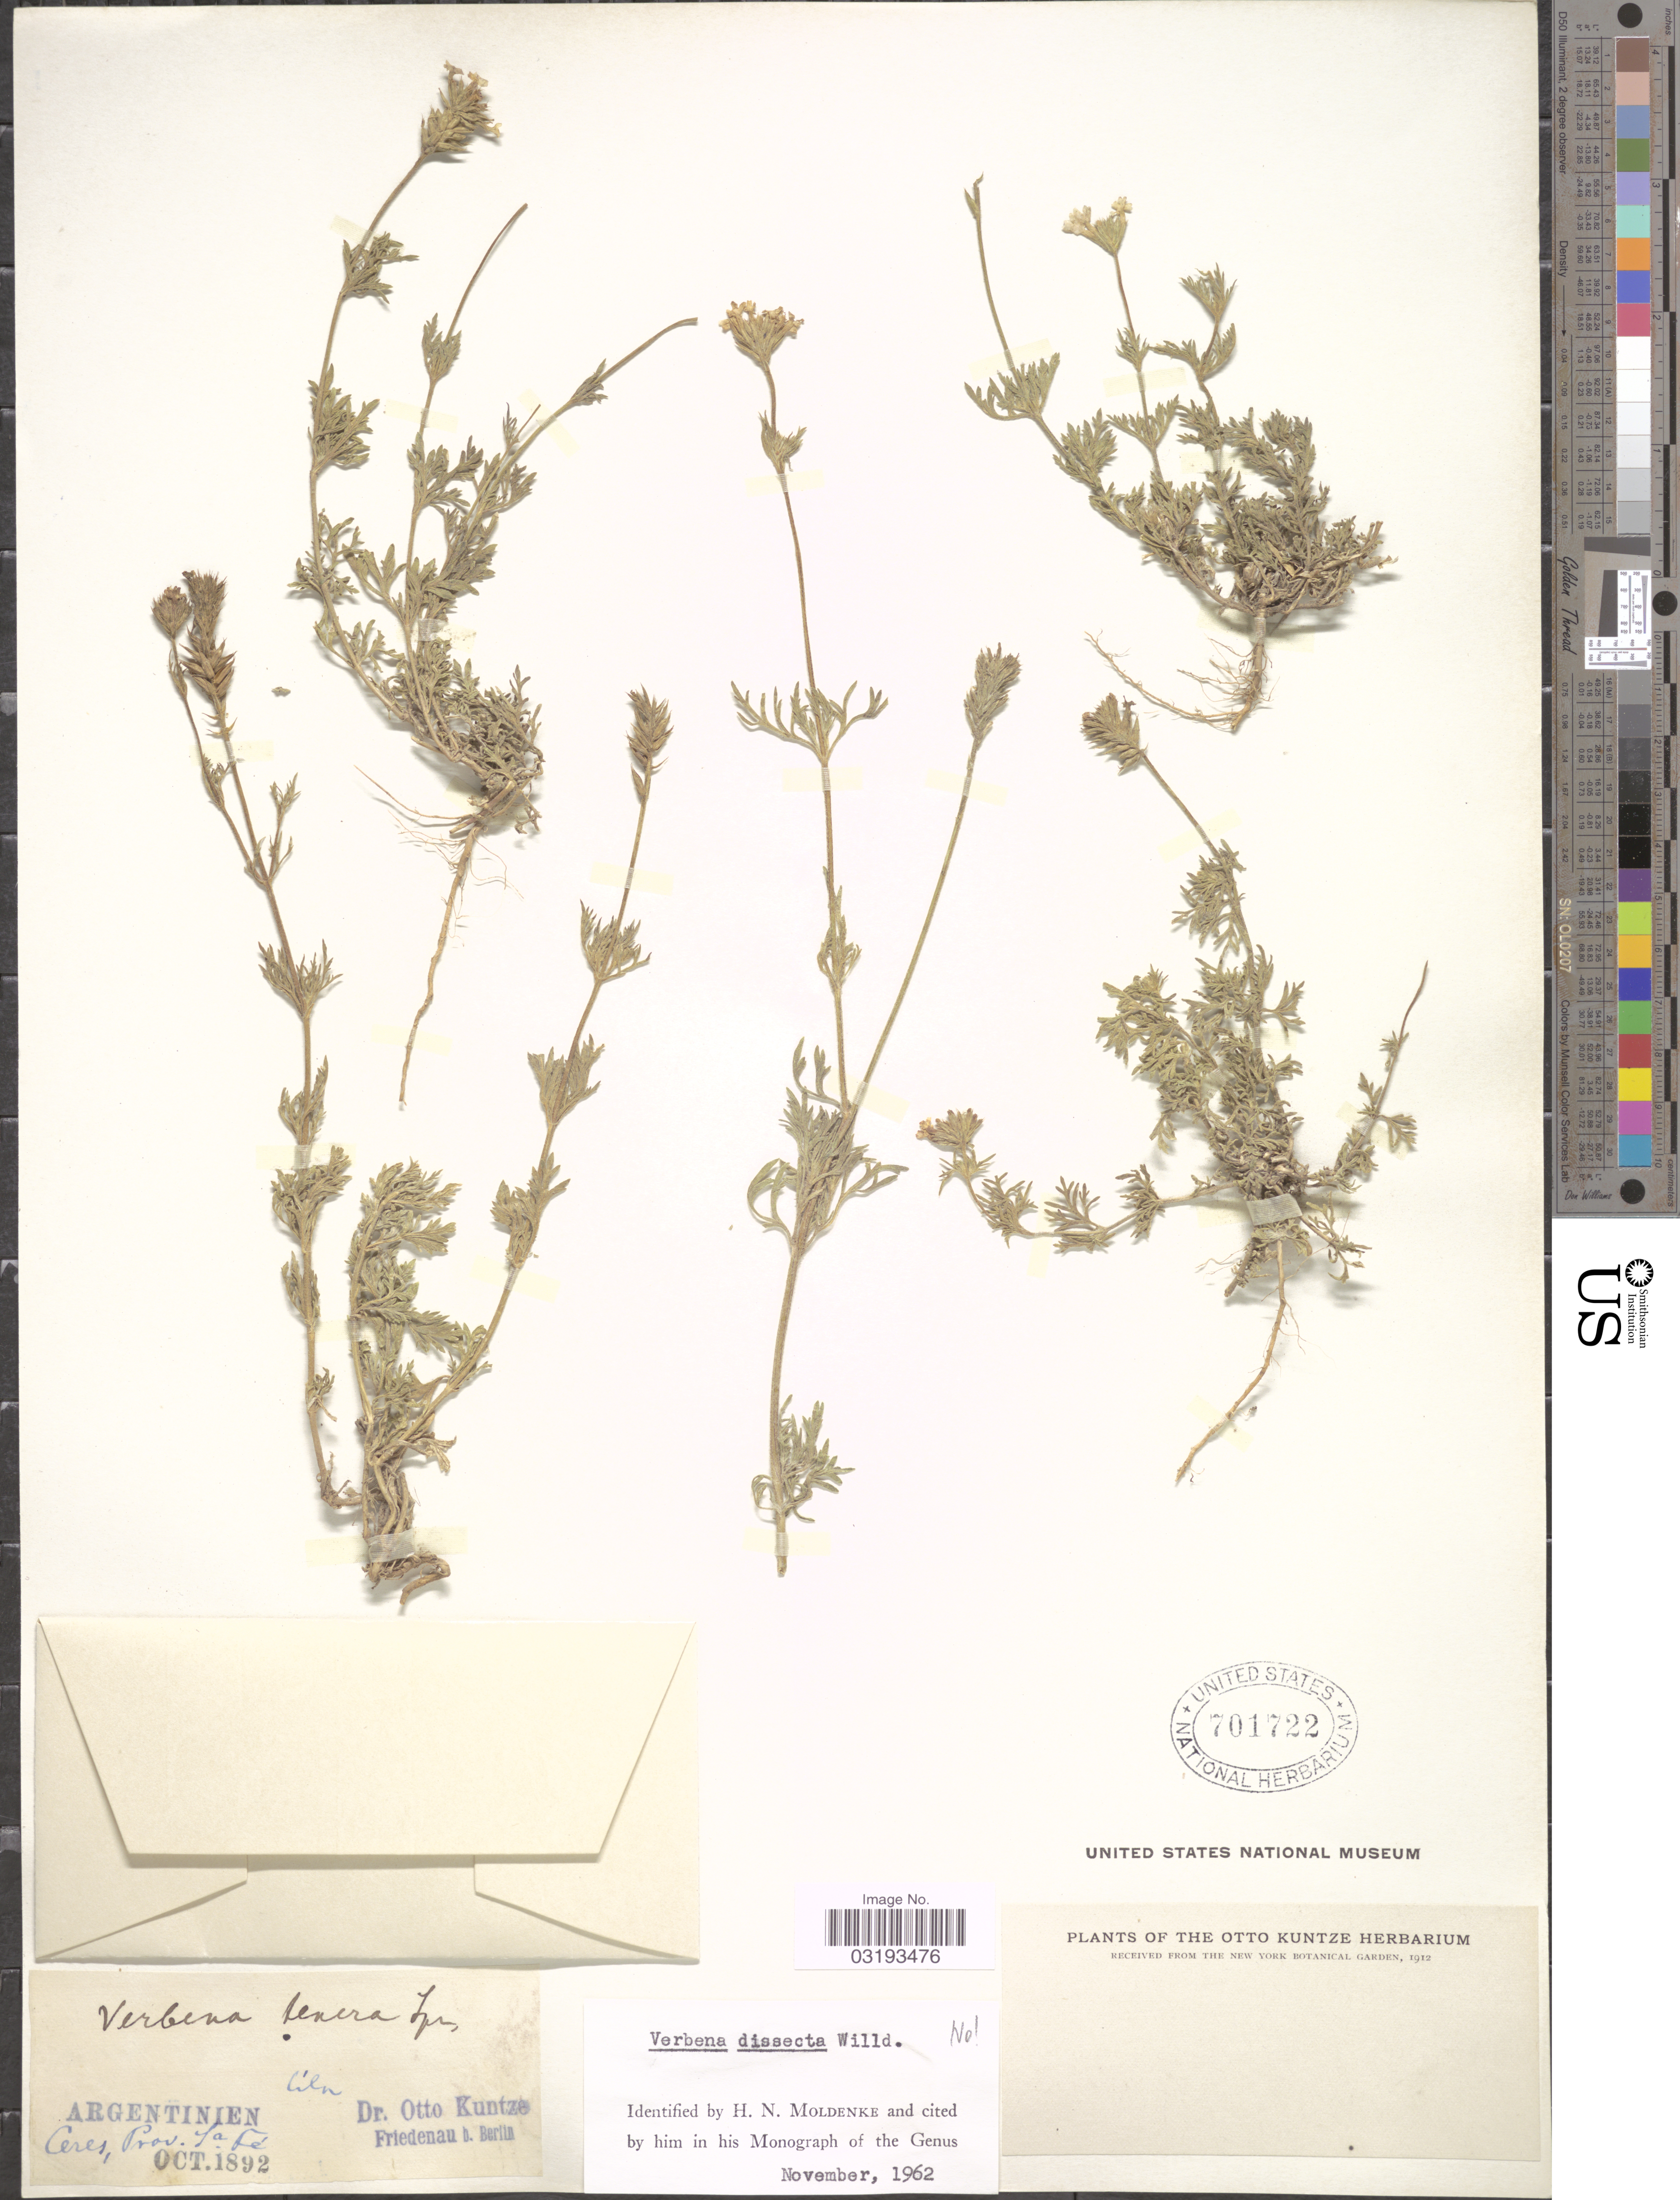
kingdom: Plantae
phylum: Tracheophyta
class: Magnoliopsida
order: Lamiales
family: Verbenaceae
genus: Verbena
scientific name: Verbena dissecta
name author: Willd. ex Spreng.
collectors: C.E.O. Kuntze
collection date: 1892-10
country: Argentina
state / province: Santa Fe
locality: Ceres, Prov. Sa. Fé.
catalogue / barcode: US 701722